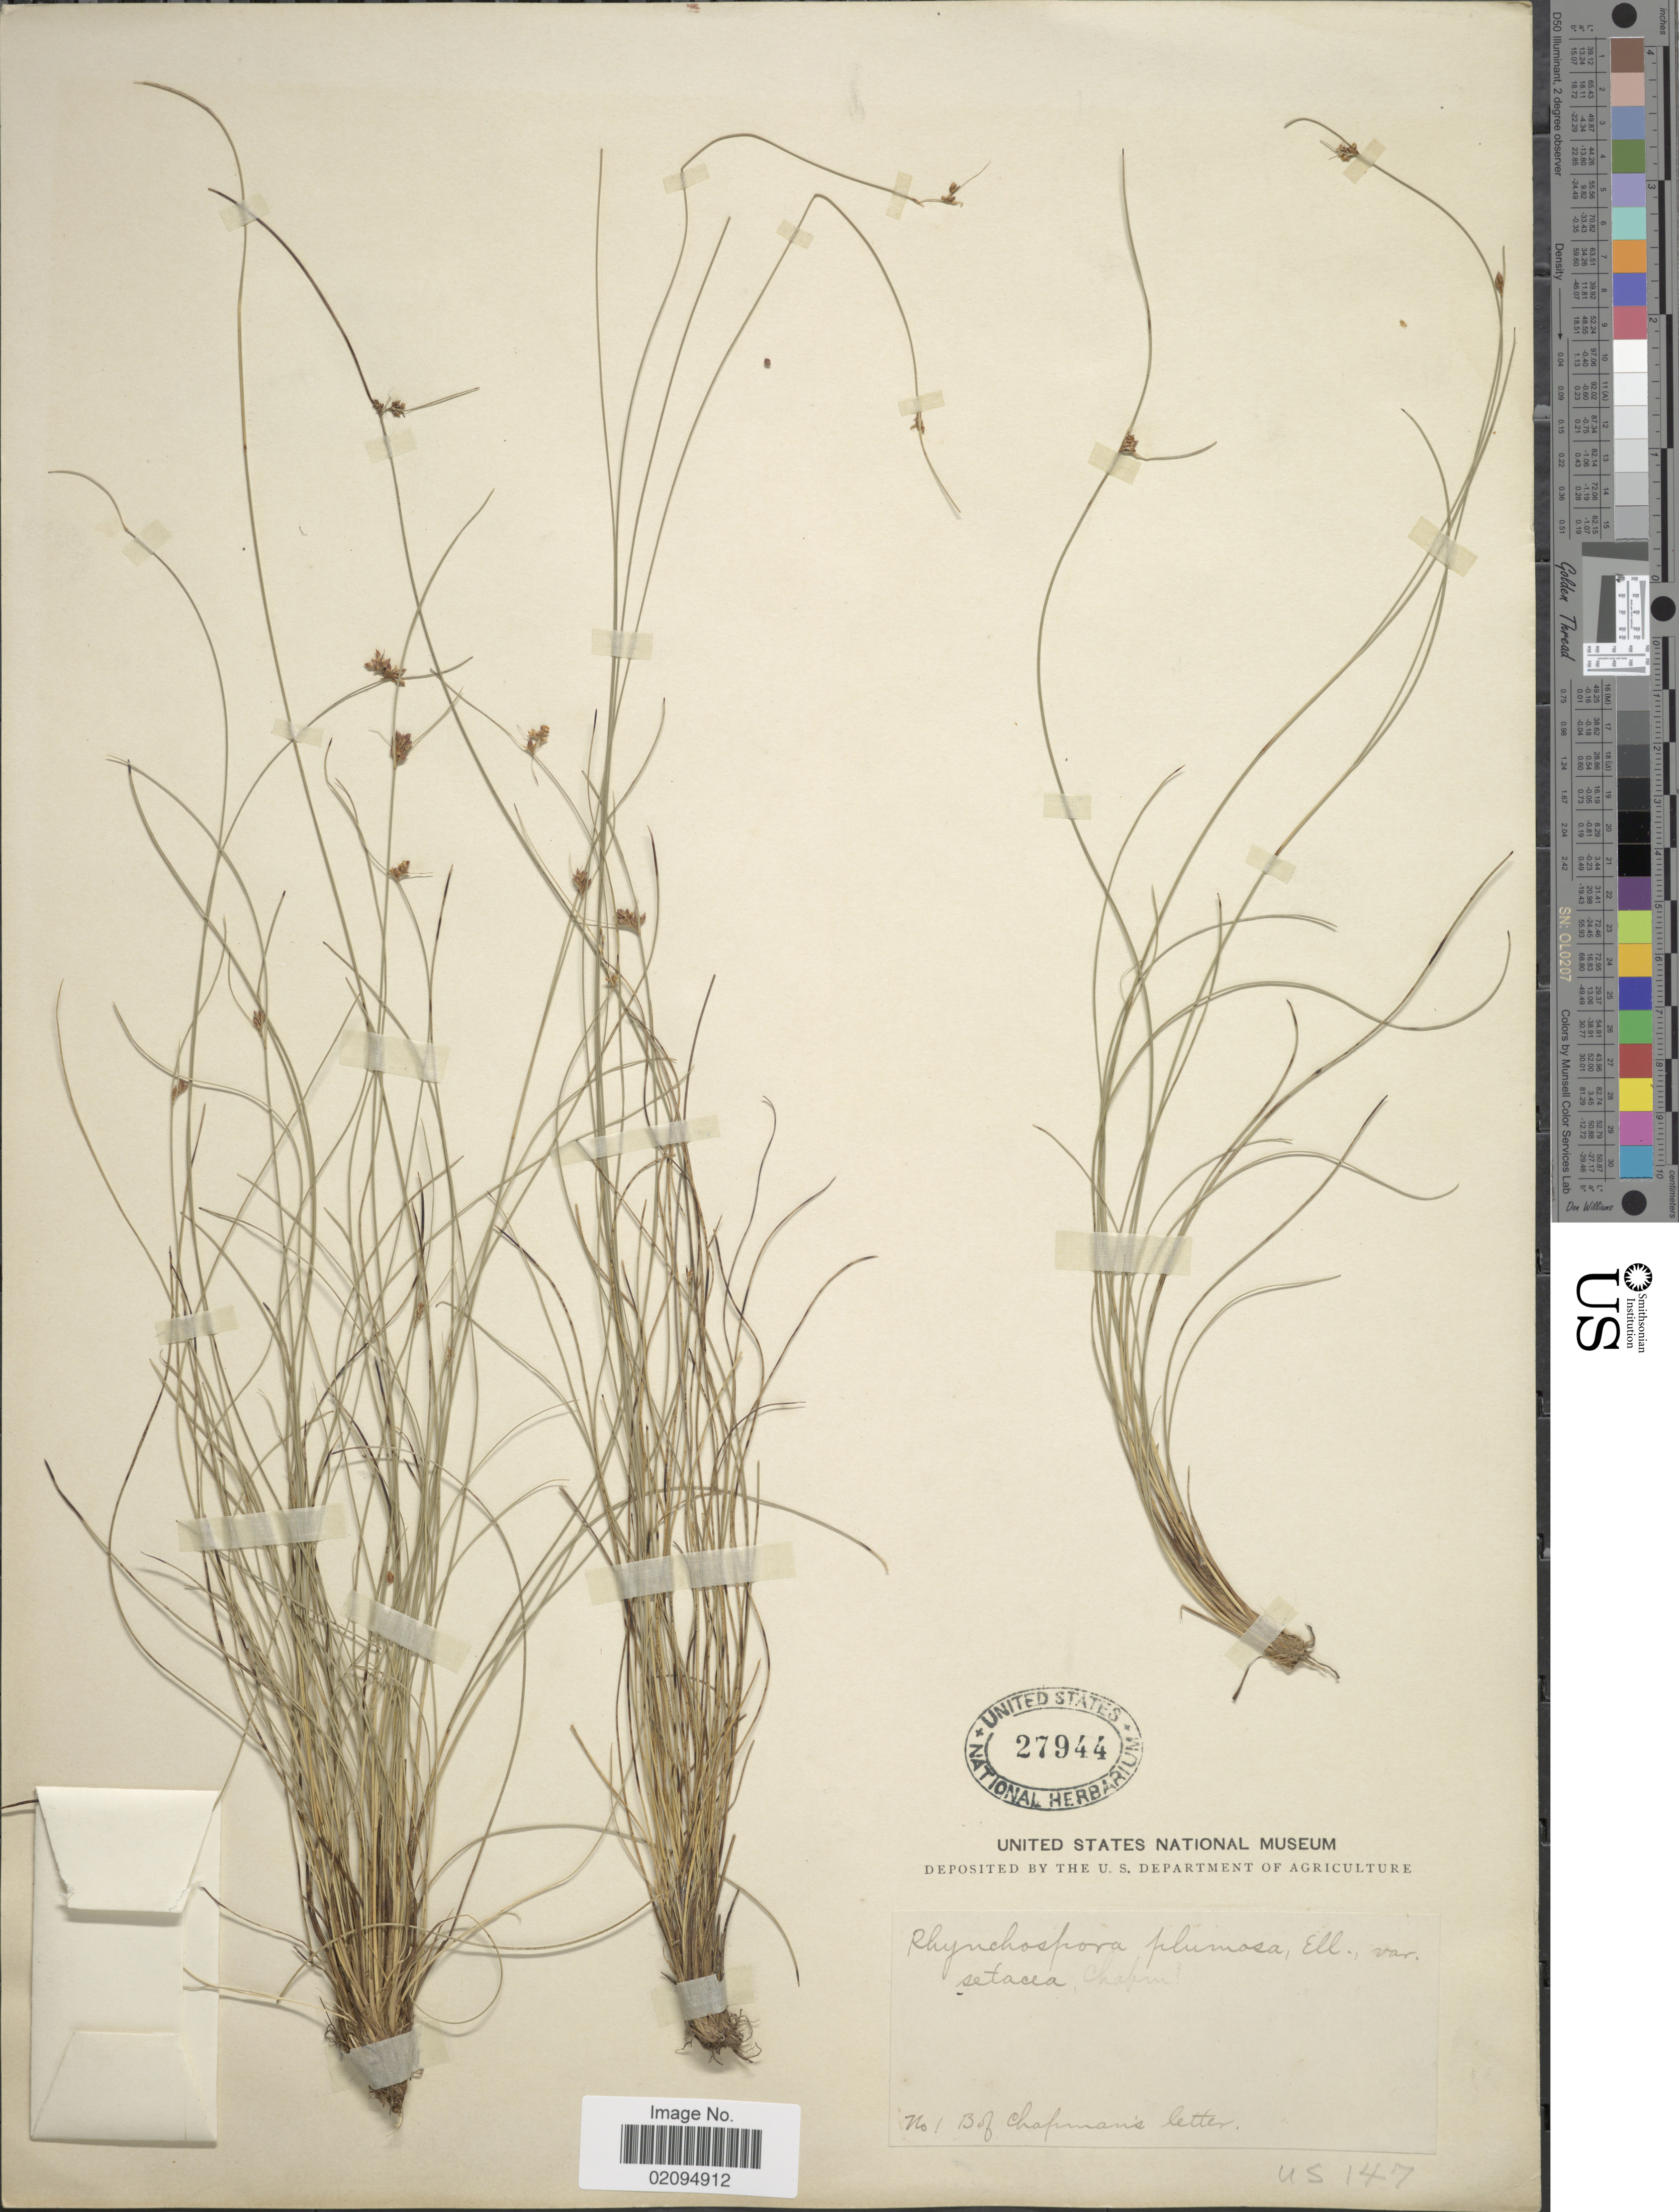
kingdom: Plantae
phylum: Tracheophyta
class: Liliopsida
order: Poales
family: Cyperaceae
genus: Rhynchospora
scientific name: Rhynchospora plumosa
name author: Elliott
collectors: A. Chapman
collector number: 1B?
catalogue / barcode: US 27944